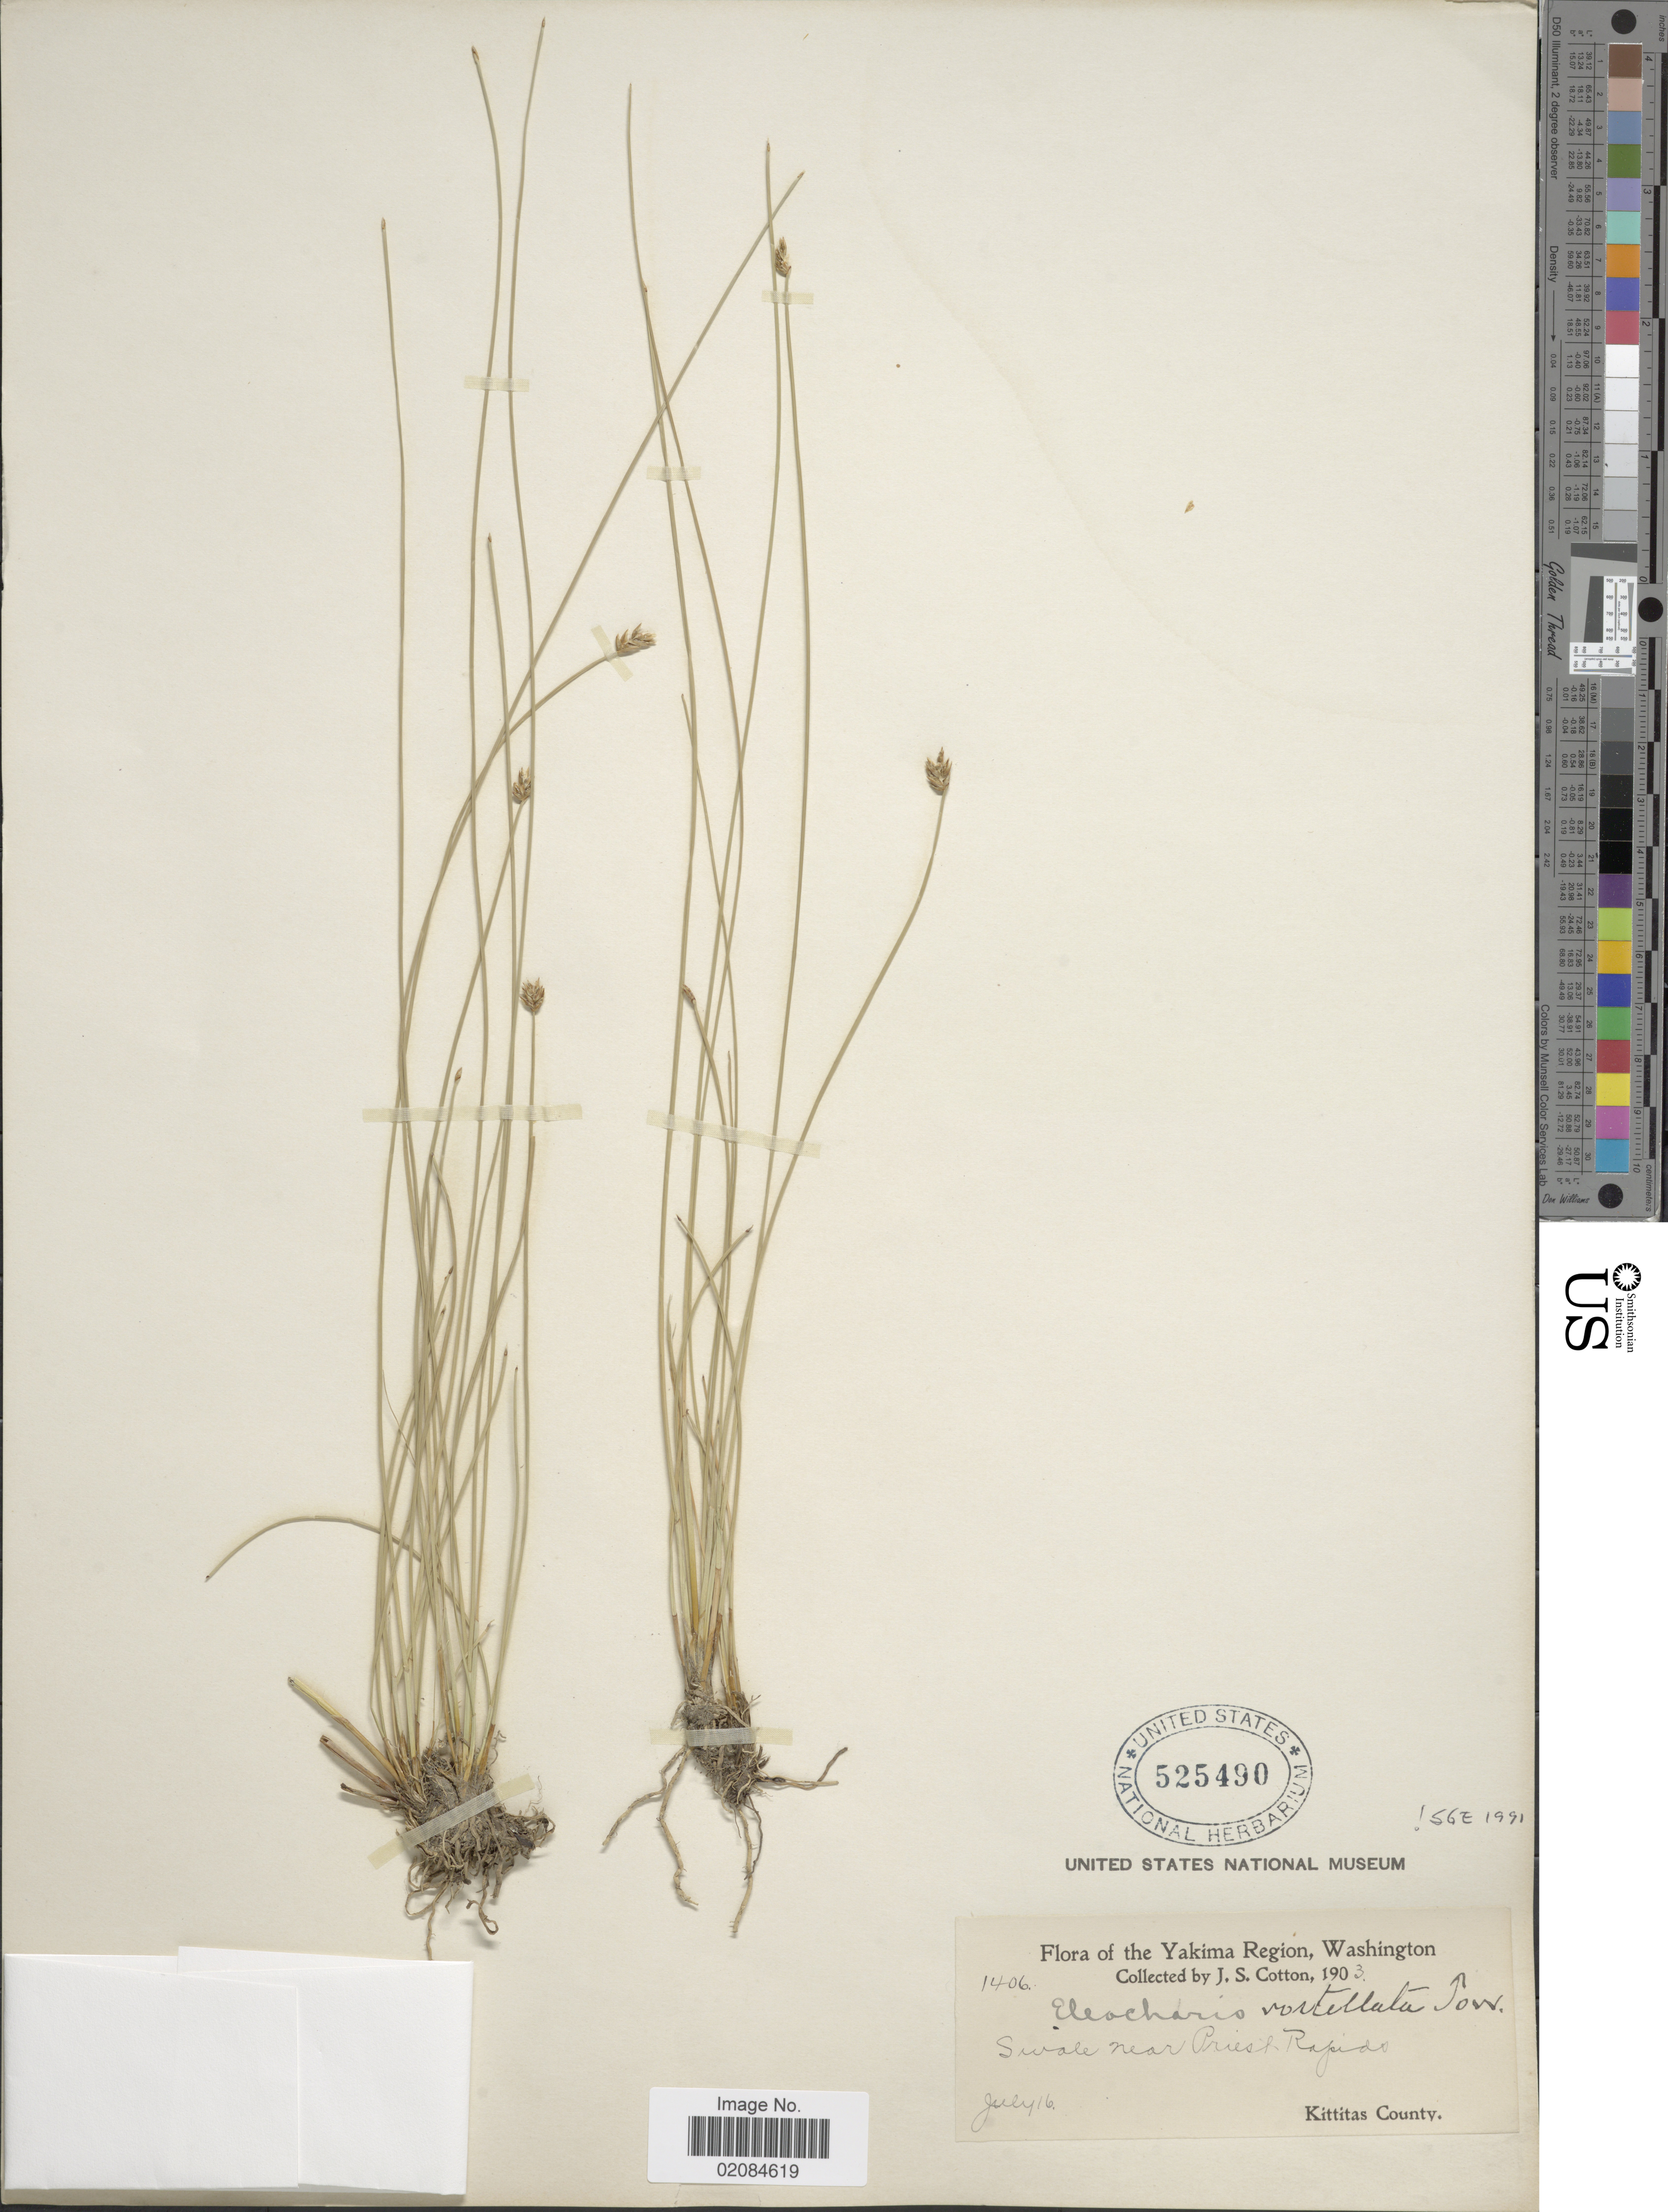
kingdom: Plantae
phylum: Tracheophyta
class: Liliopsida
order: Poales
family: Cyperaceae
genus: Eleocharis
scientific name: Eleocharis rostellata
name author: (Torr.) Torr.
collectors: J. S. Cotton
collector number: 1406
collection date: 1903-07-16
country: United States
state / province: Washington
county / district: Kittitas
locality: Yakima Region. Swale near Priest Rapids. Kittitas County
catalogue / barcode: US 525490